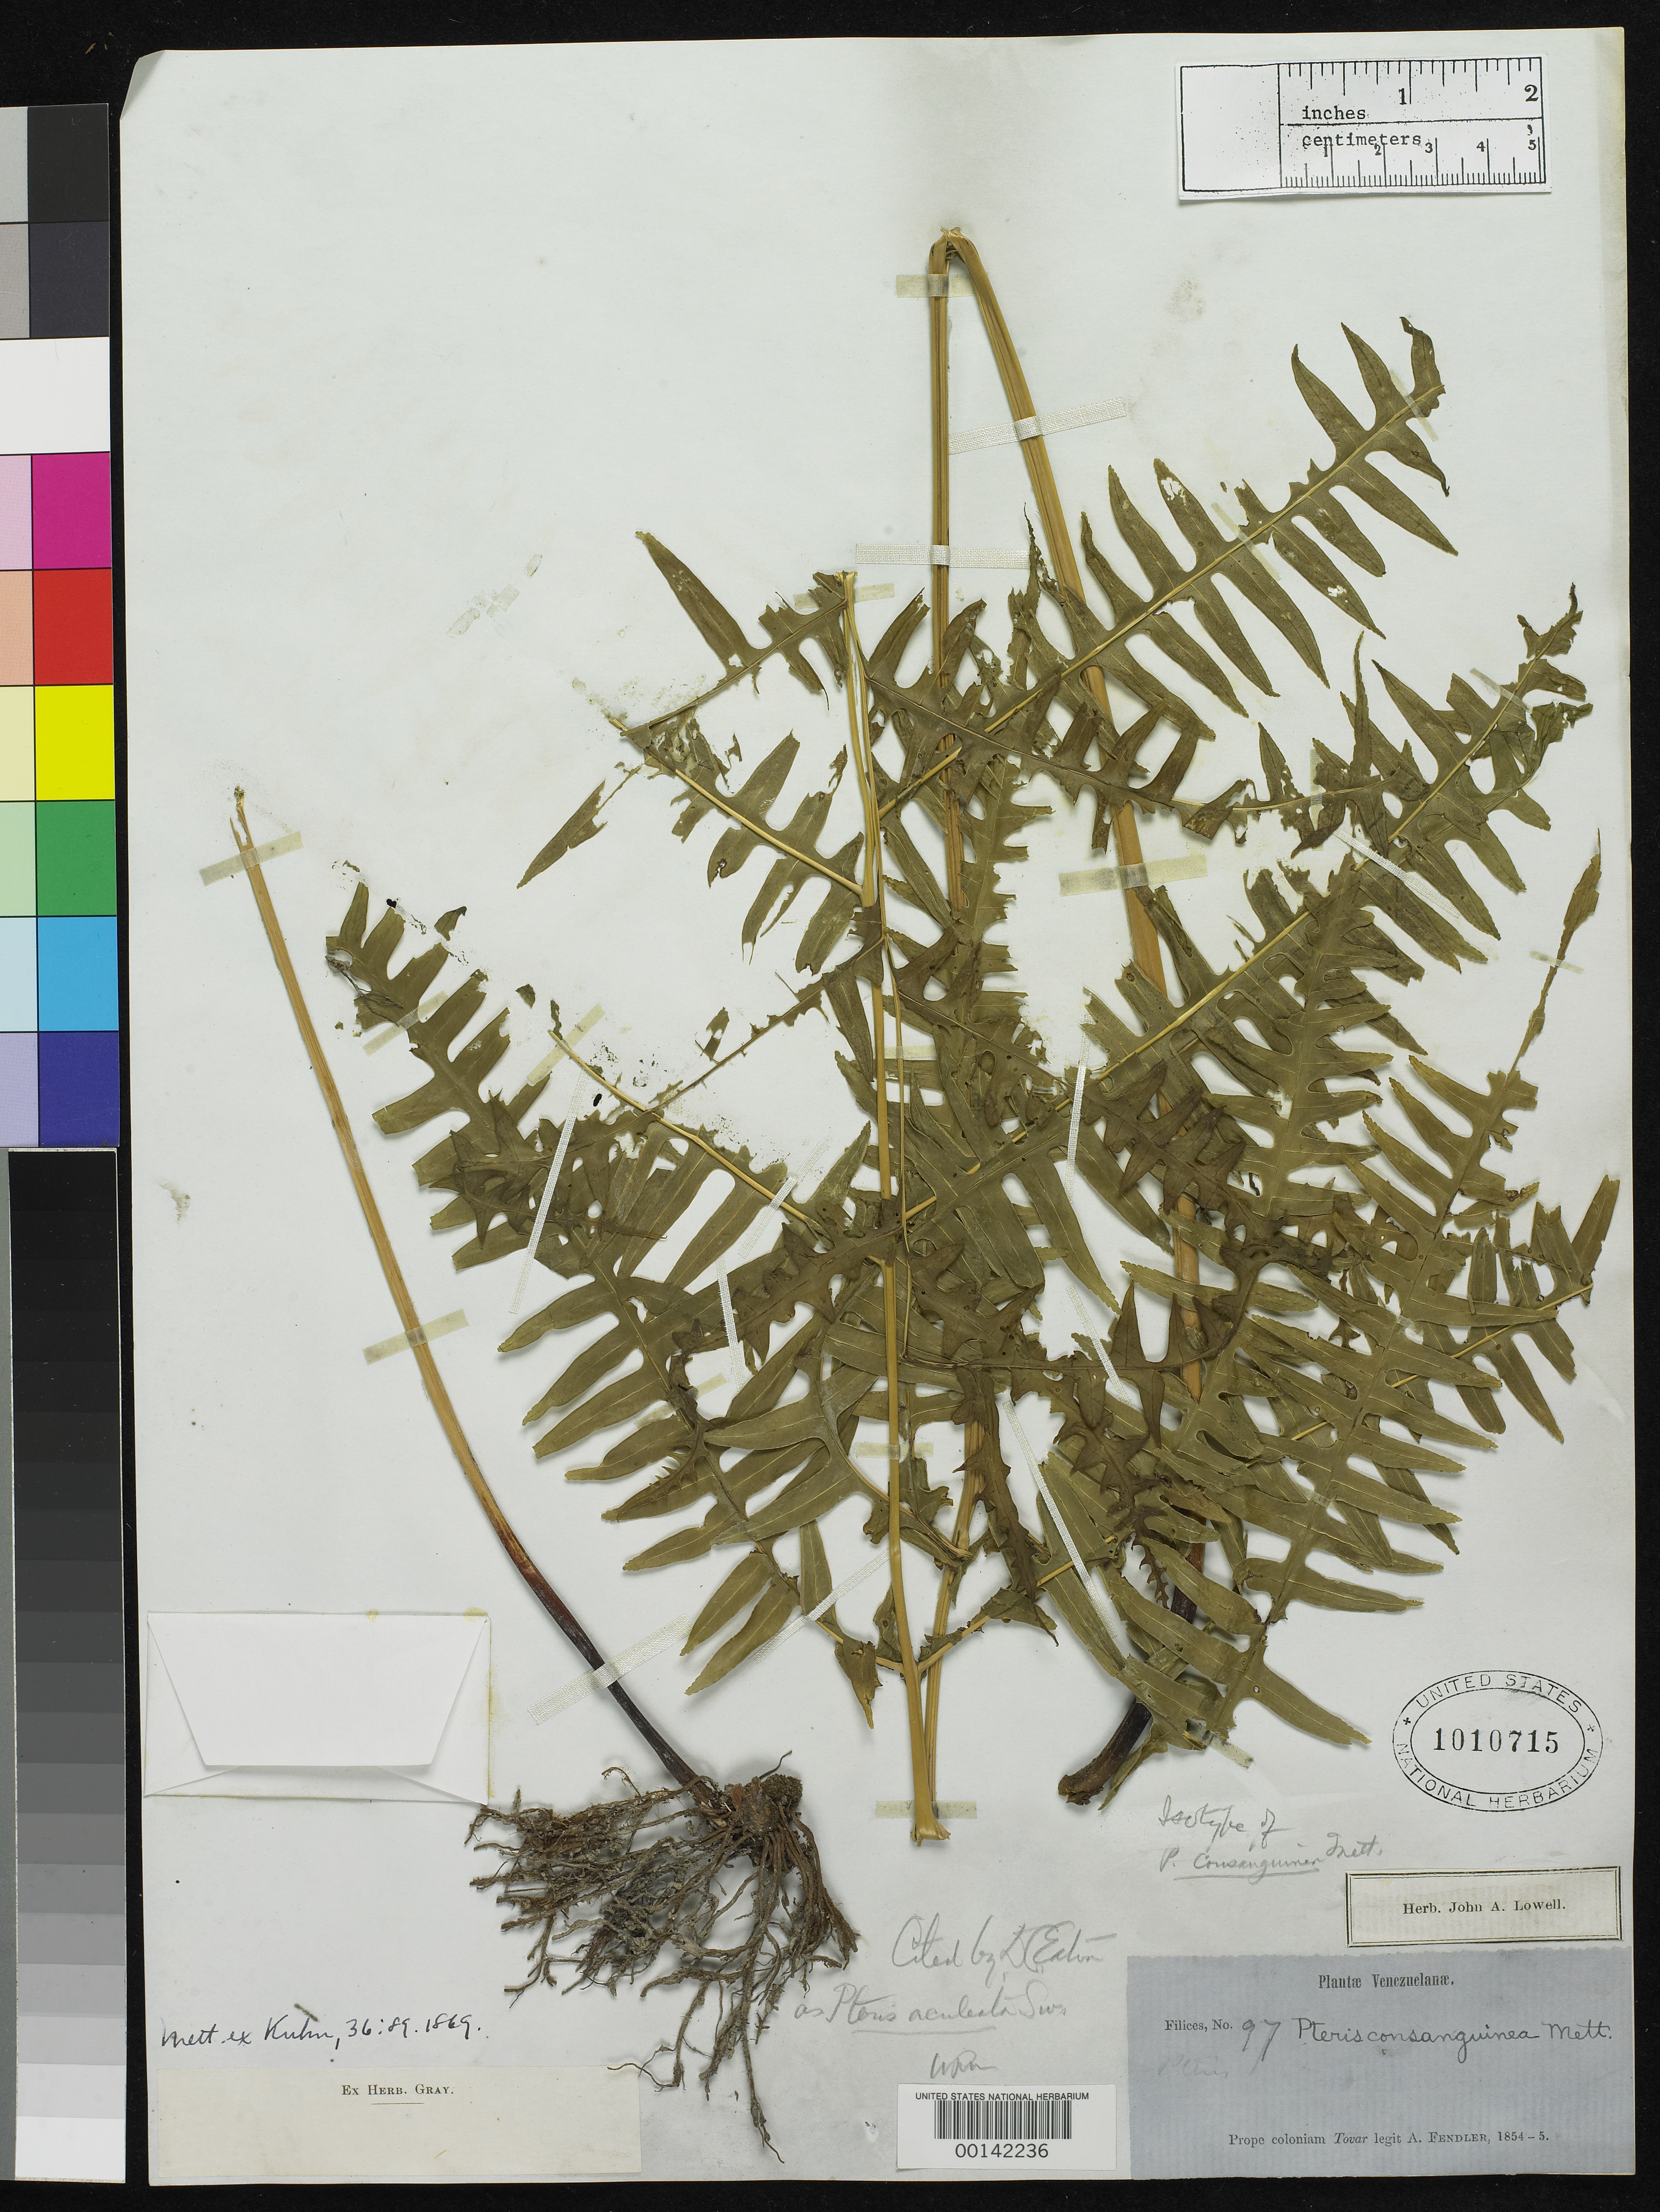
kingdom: Plantae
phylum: Tracheophyta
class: Polypodiopsida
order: Polypodiales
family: Pteridaceae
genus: Pteris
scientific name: Pteris consanguinea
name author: Mett. ex Kuhn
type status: Type Collection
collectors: A. Fendler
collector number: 97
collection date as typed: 1854 to -- --- 1855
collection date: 1854/1855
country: Venezuela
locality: Prope Colonium Tovar.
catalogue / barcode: US 1010715